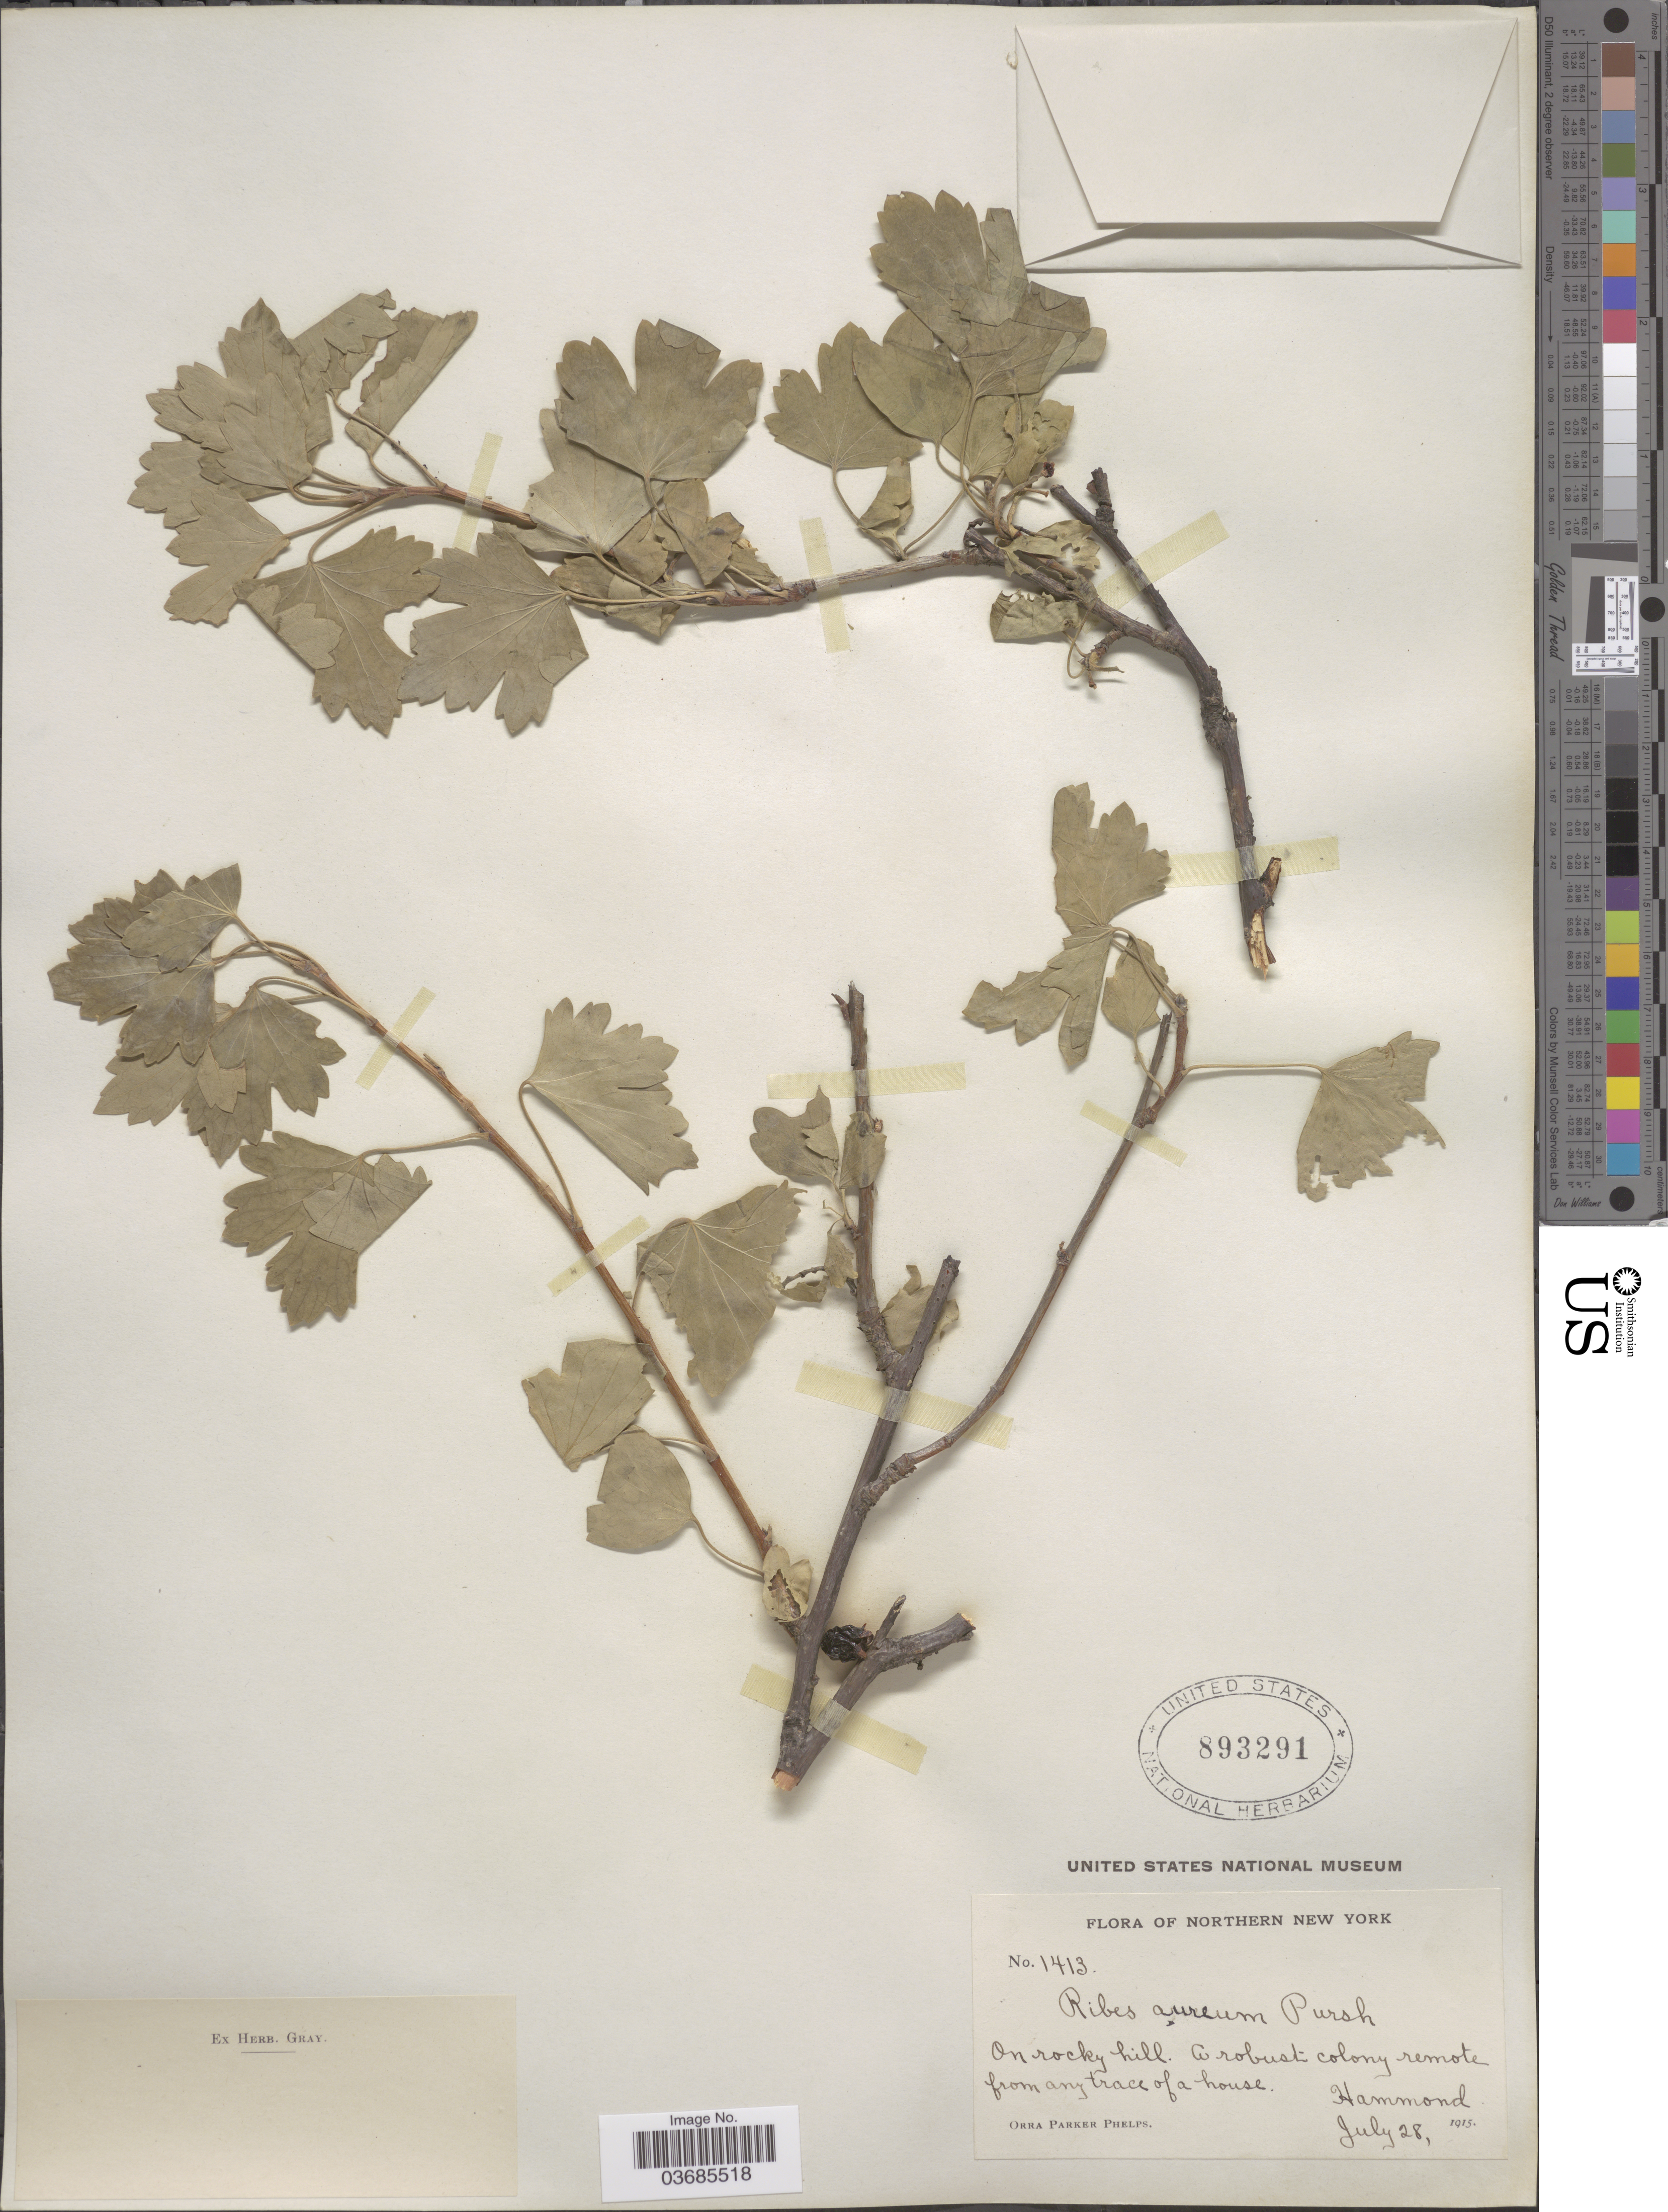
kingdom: Plantae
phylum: Tracheophyta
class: Magnoliopsida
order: Saxifragales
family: Grossulariaceae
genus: Ribes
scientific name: Ribes aureum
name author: Pursh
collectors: O. P. Phelps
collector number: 1413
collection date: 1915-07-28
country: United States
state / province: New York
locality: Northern New York. On rocky hill. Hammond.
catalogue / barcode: US 893291